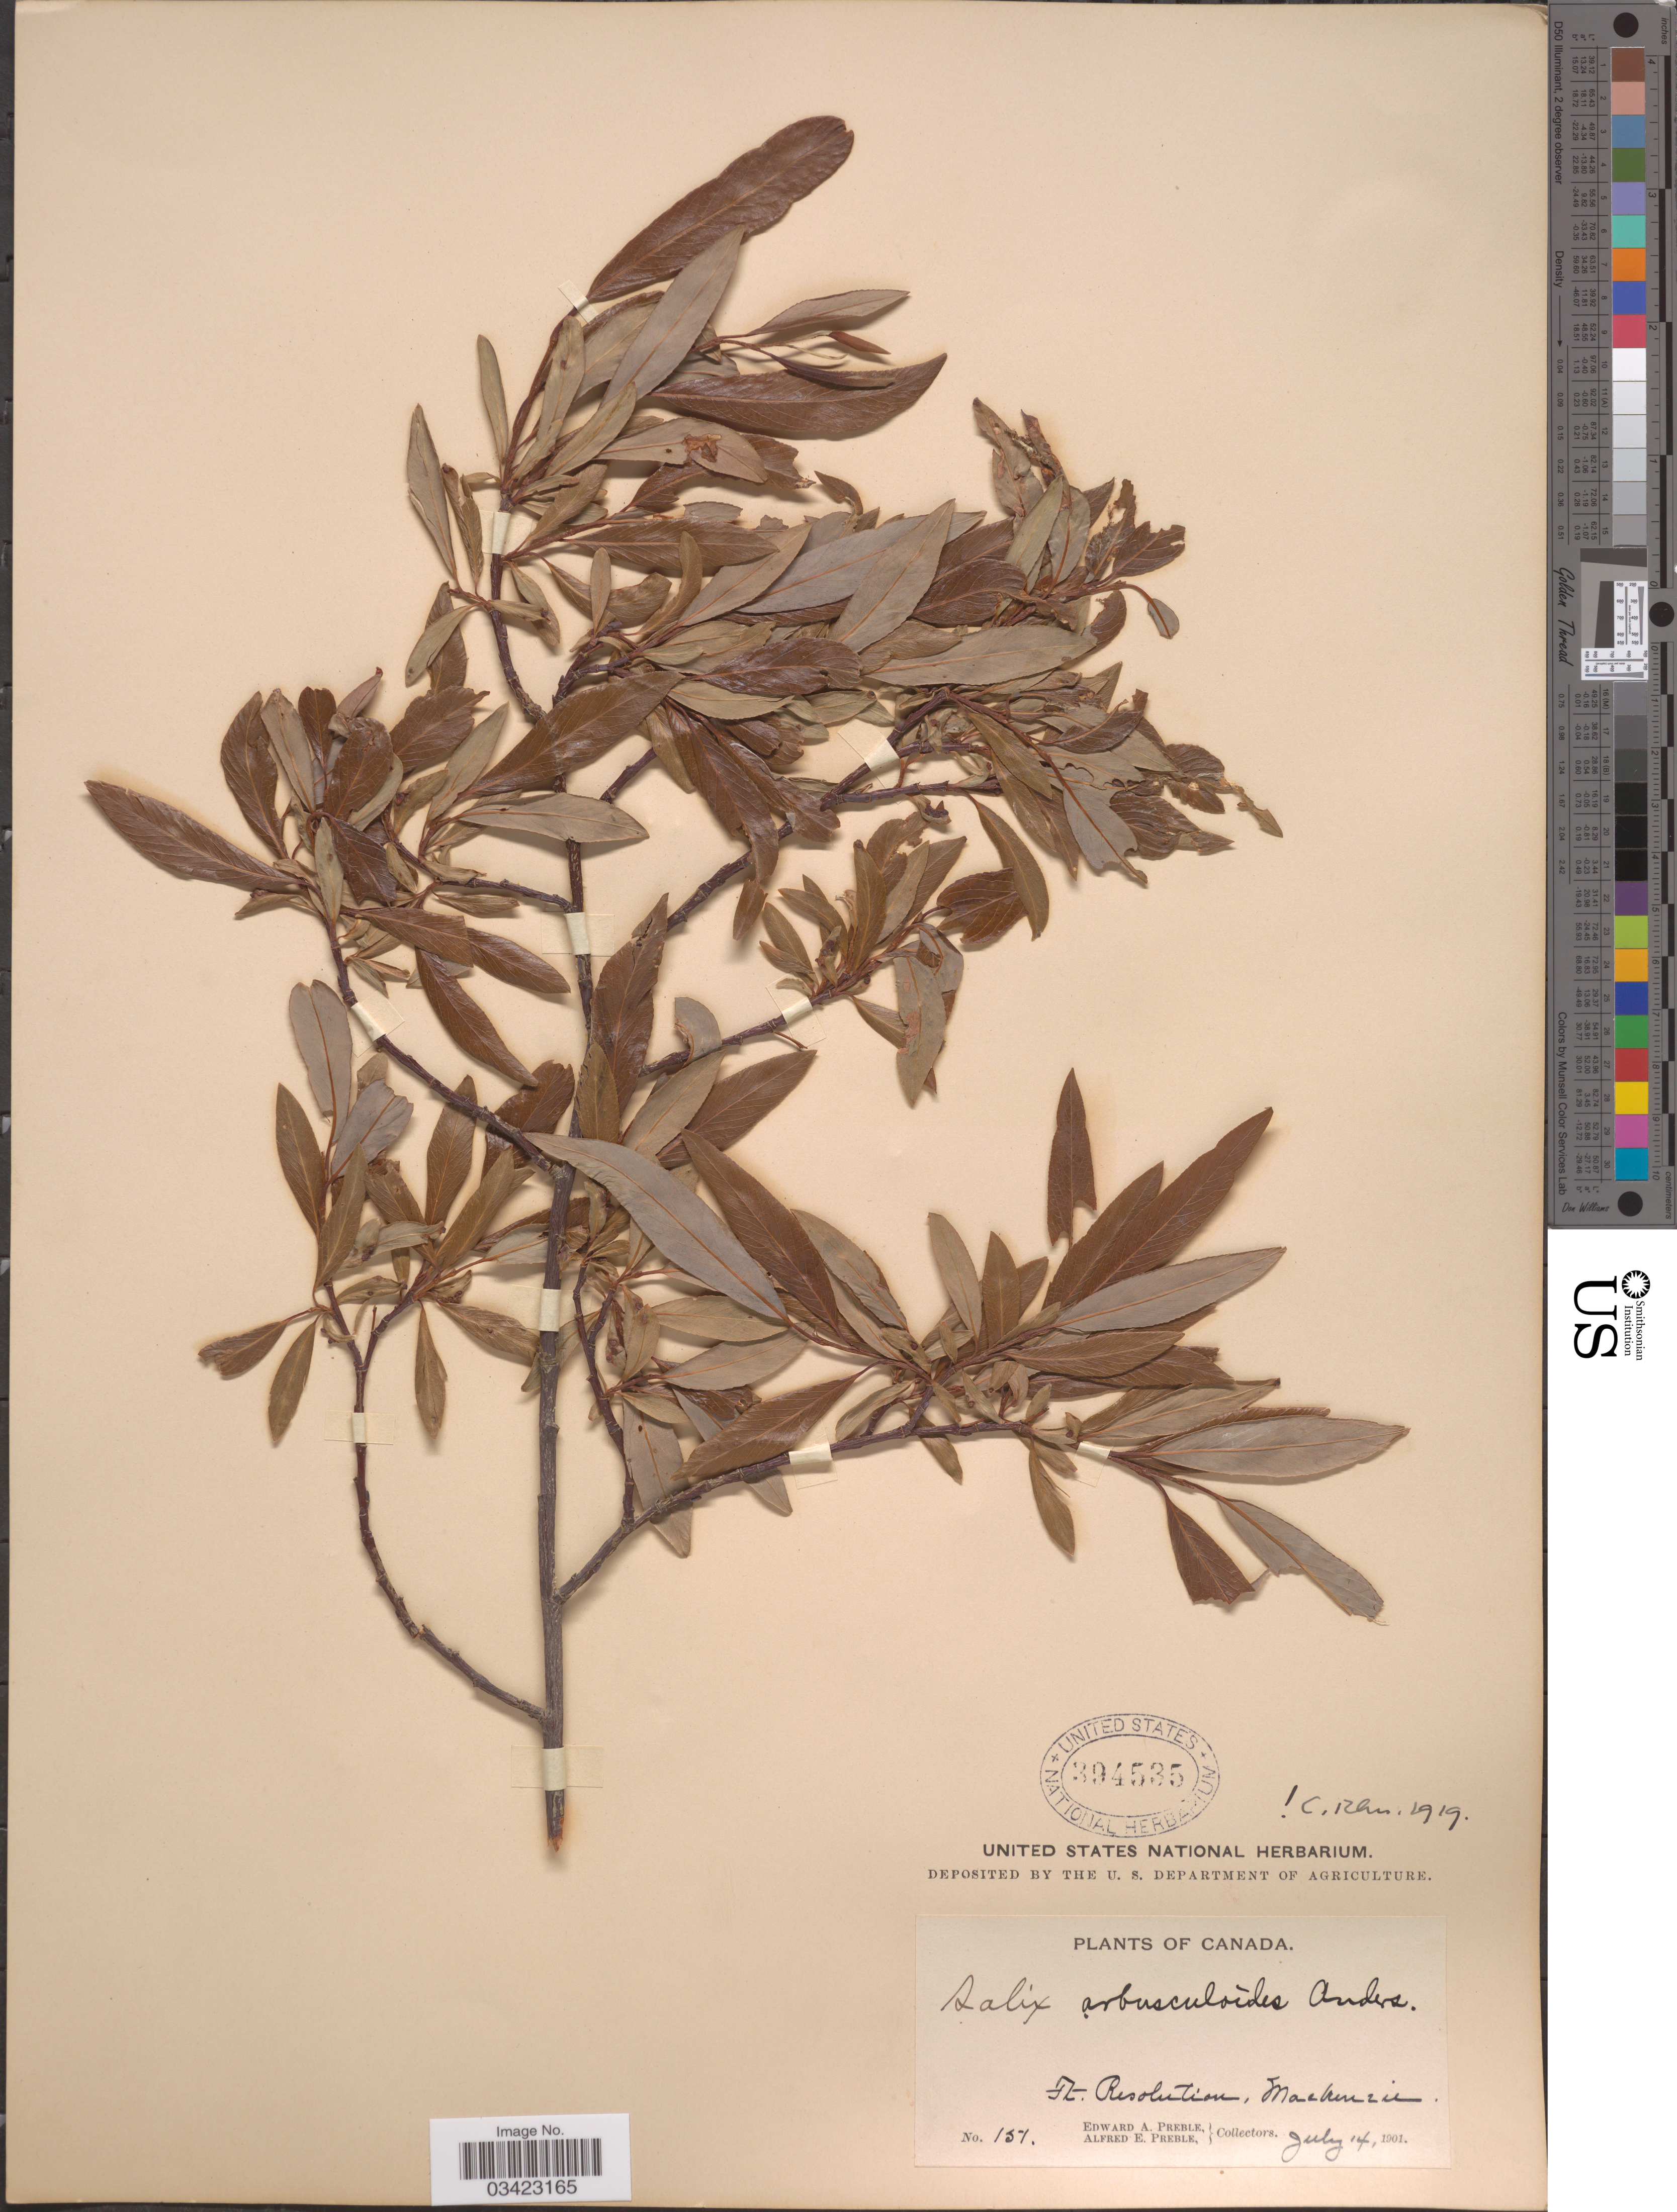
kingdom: Plantae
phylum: Tracheophyta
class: Magnoliopsida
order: Malpighiales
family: Salicaceae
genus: Salix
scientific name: Salix arbusculoides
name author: Andersson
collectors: E. Preble & A. Preble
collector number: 151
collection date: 1901-07-14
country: Canada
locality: Ft. Resolution, Mackenzie.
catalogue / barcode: US 394535